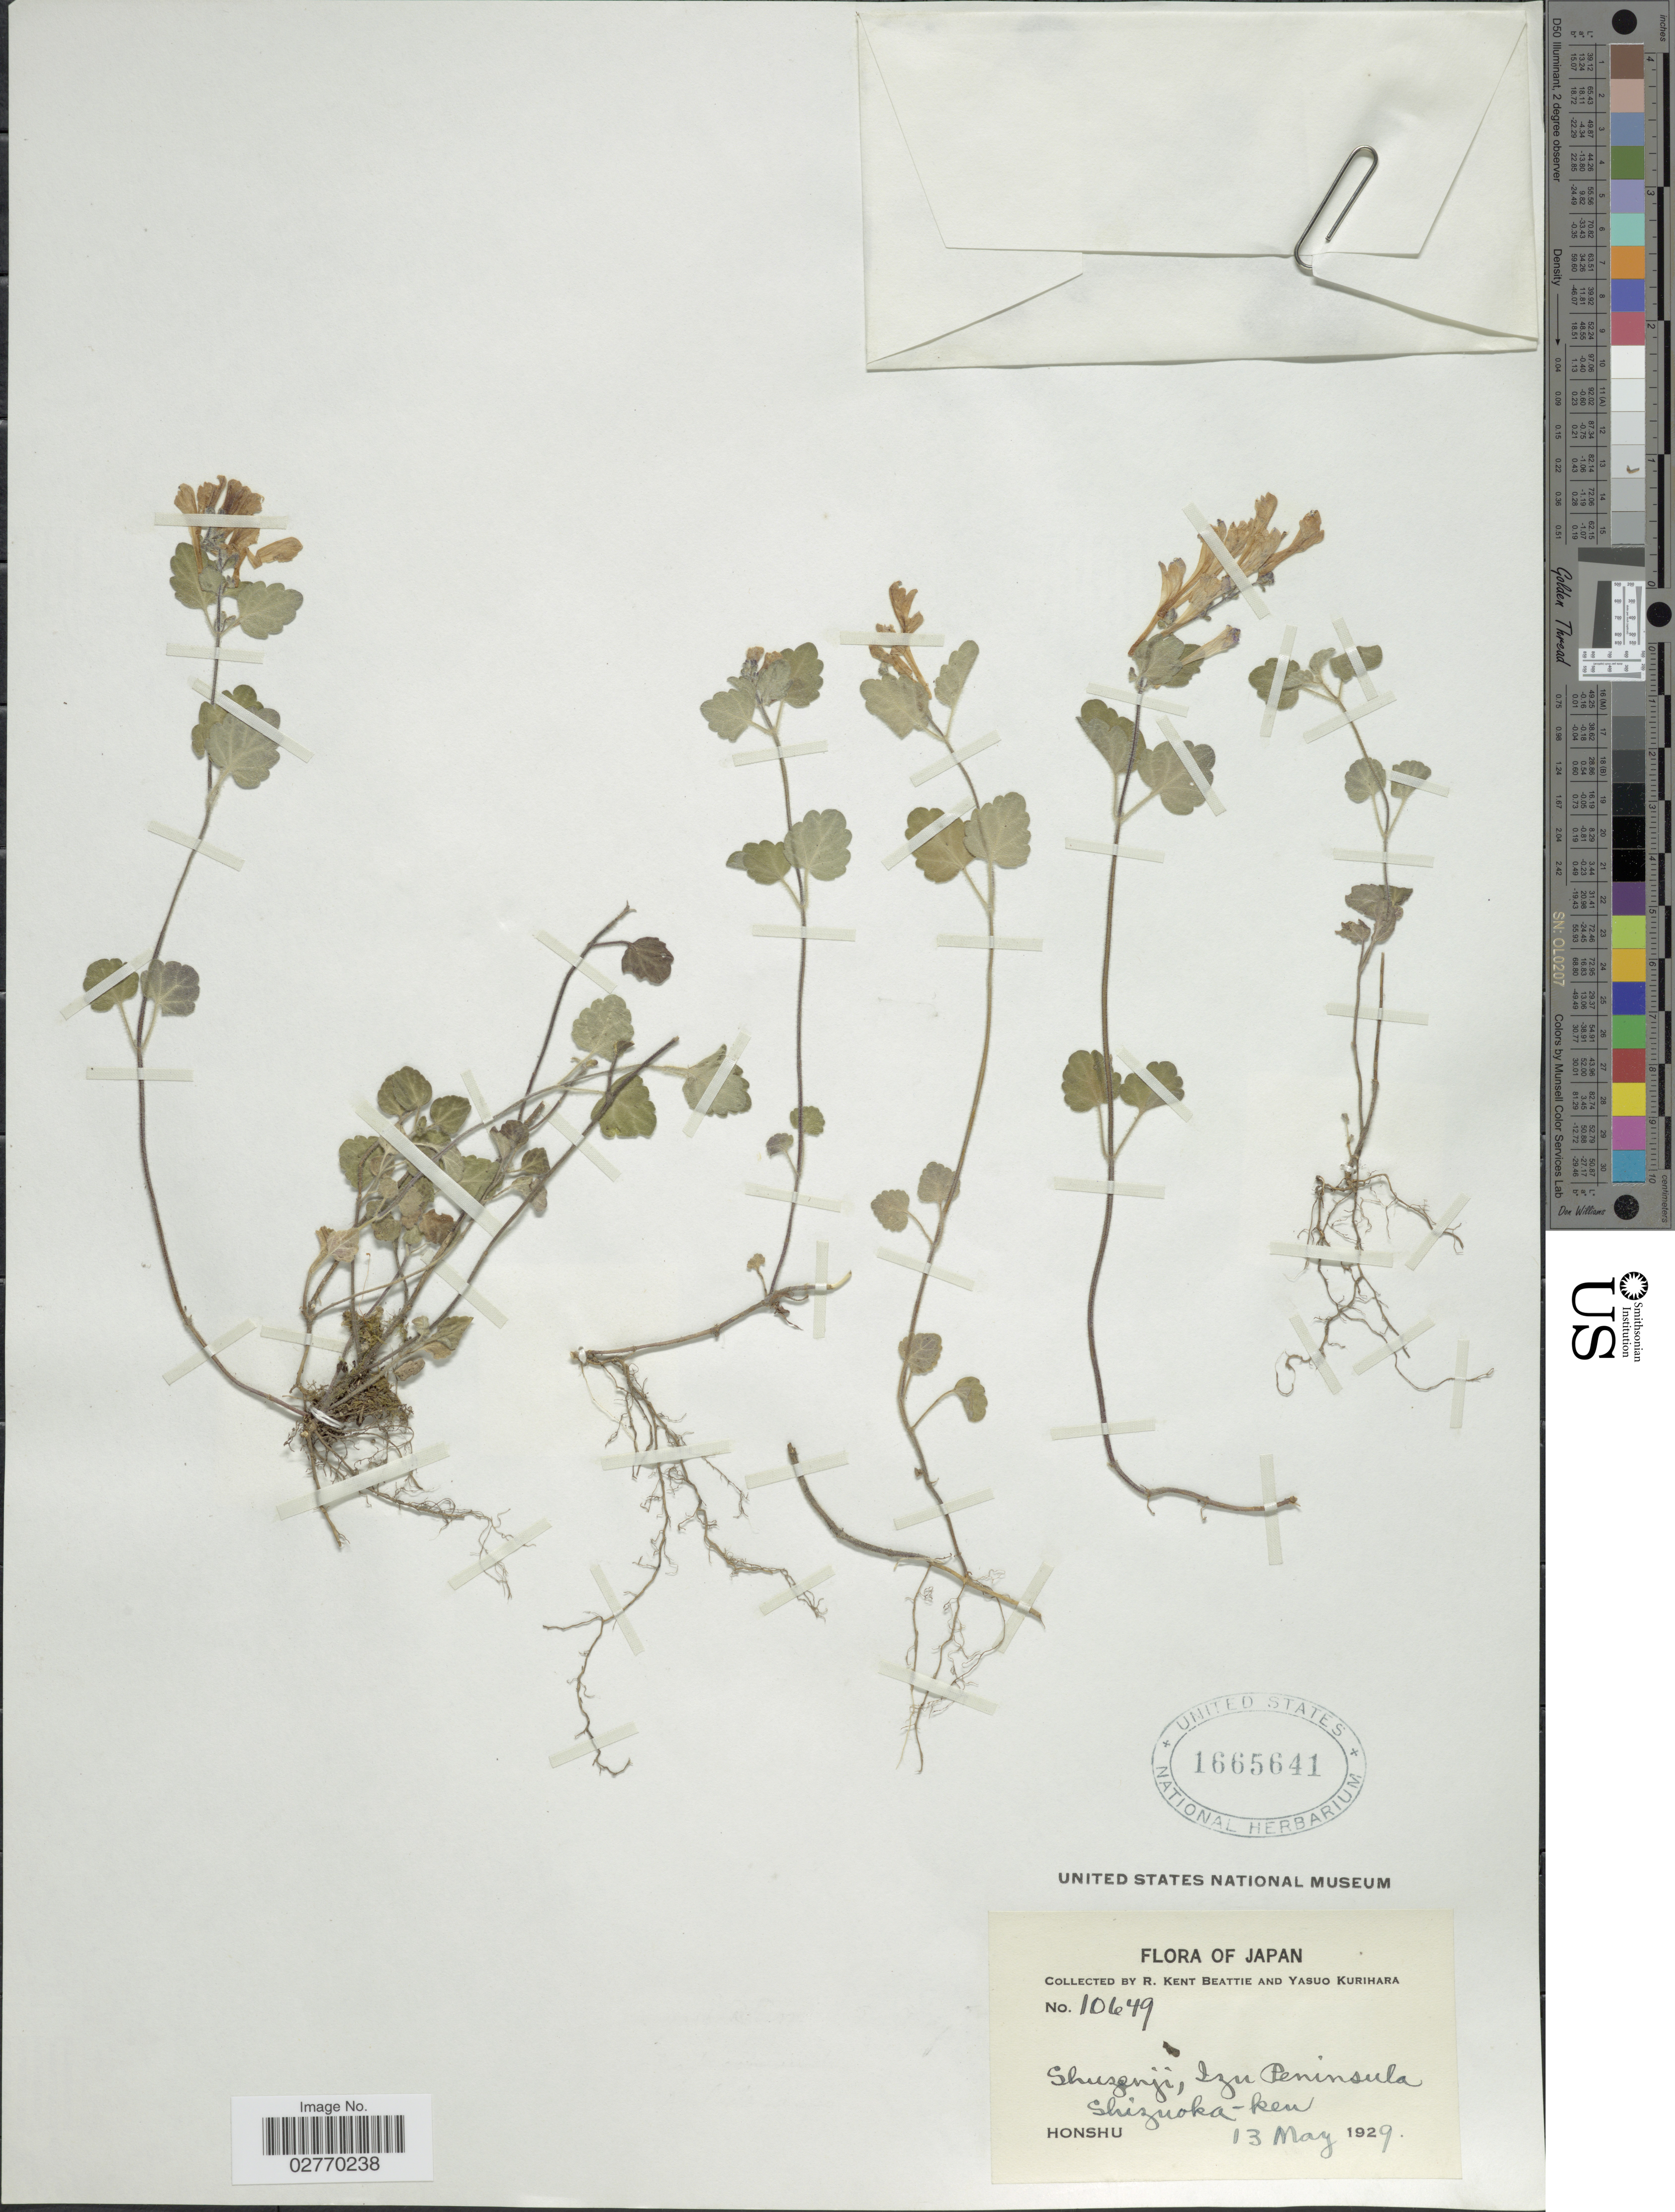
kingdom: Plantae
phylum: Tracheophyta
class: Magnoliopsida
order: Lamiales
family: Lamiaceae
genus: Scutellaria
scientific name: Scutellaria sp.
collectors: R. K. Beattie & Y. Kurihara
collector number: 10649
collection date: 1929-05-13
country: Japan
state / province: Sizuoka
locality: Shuzenji, Izu Peninsula. Shizuoka-ken. Honshu.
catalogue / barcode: US 1665641